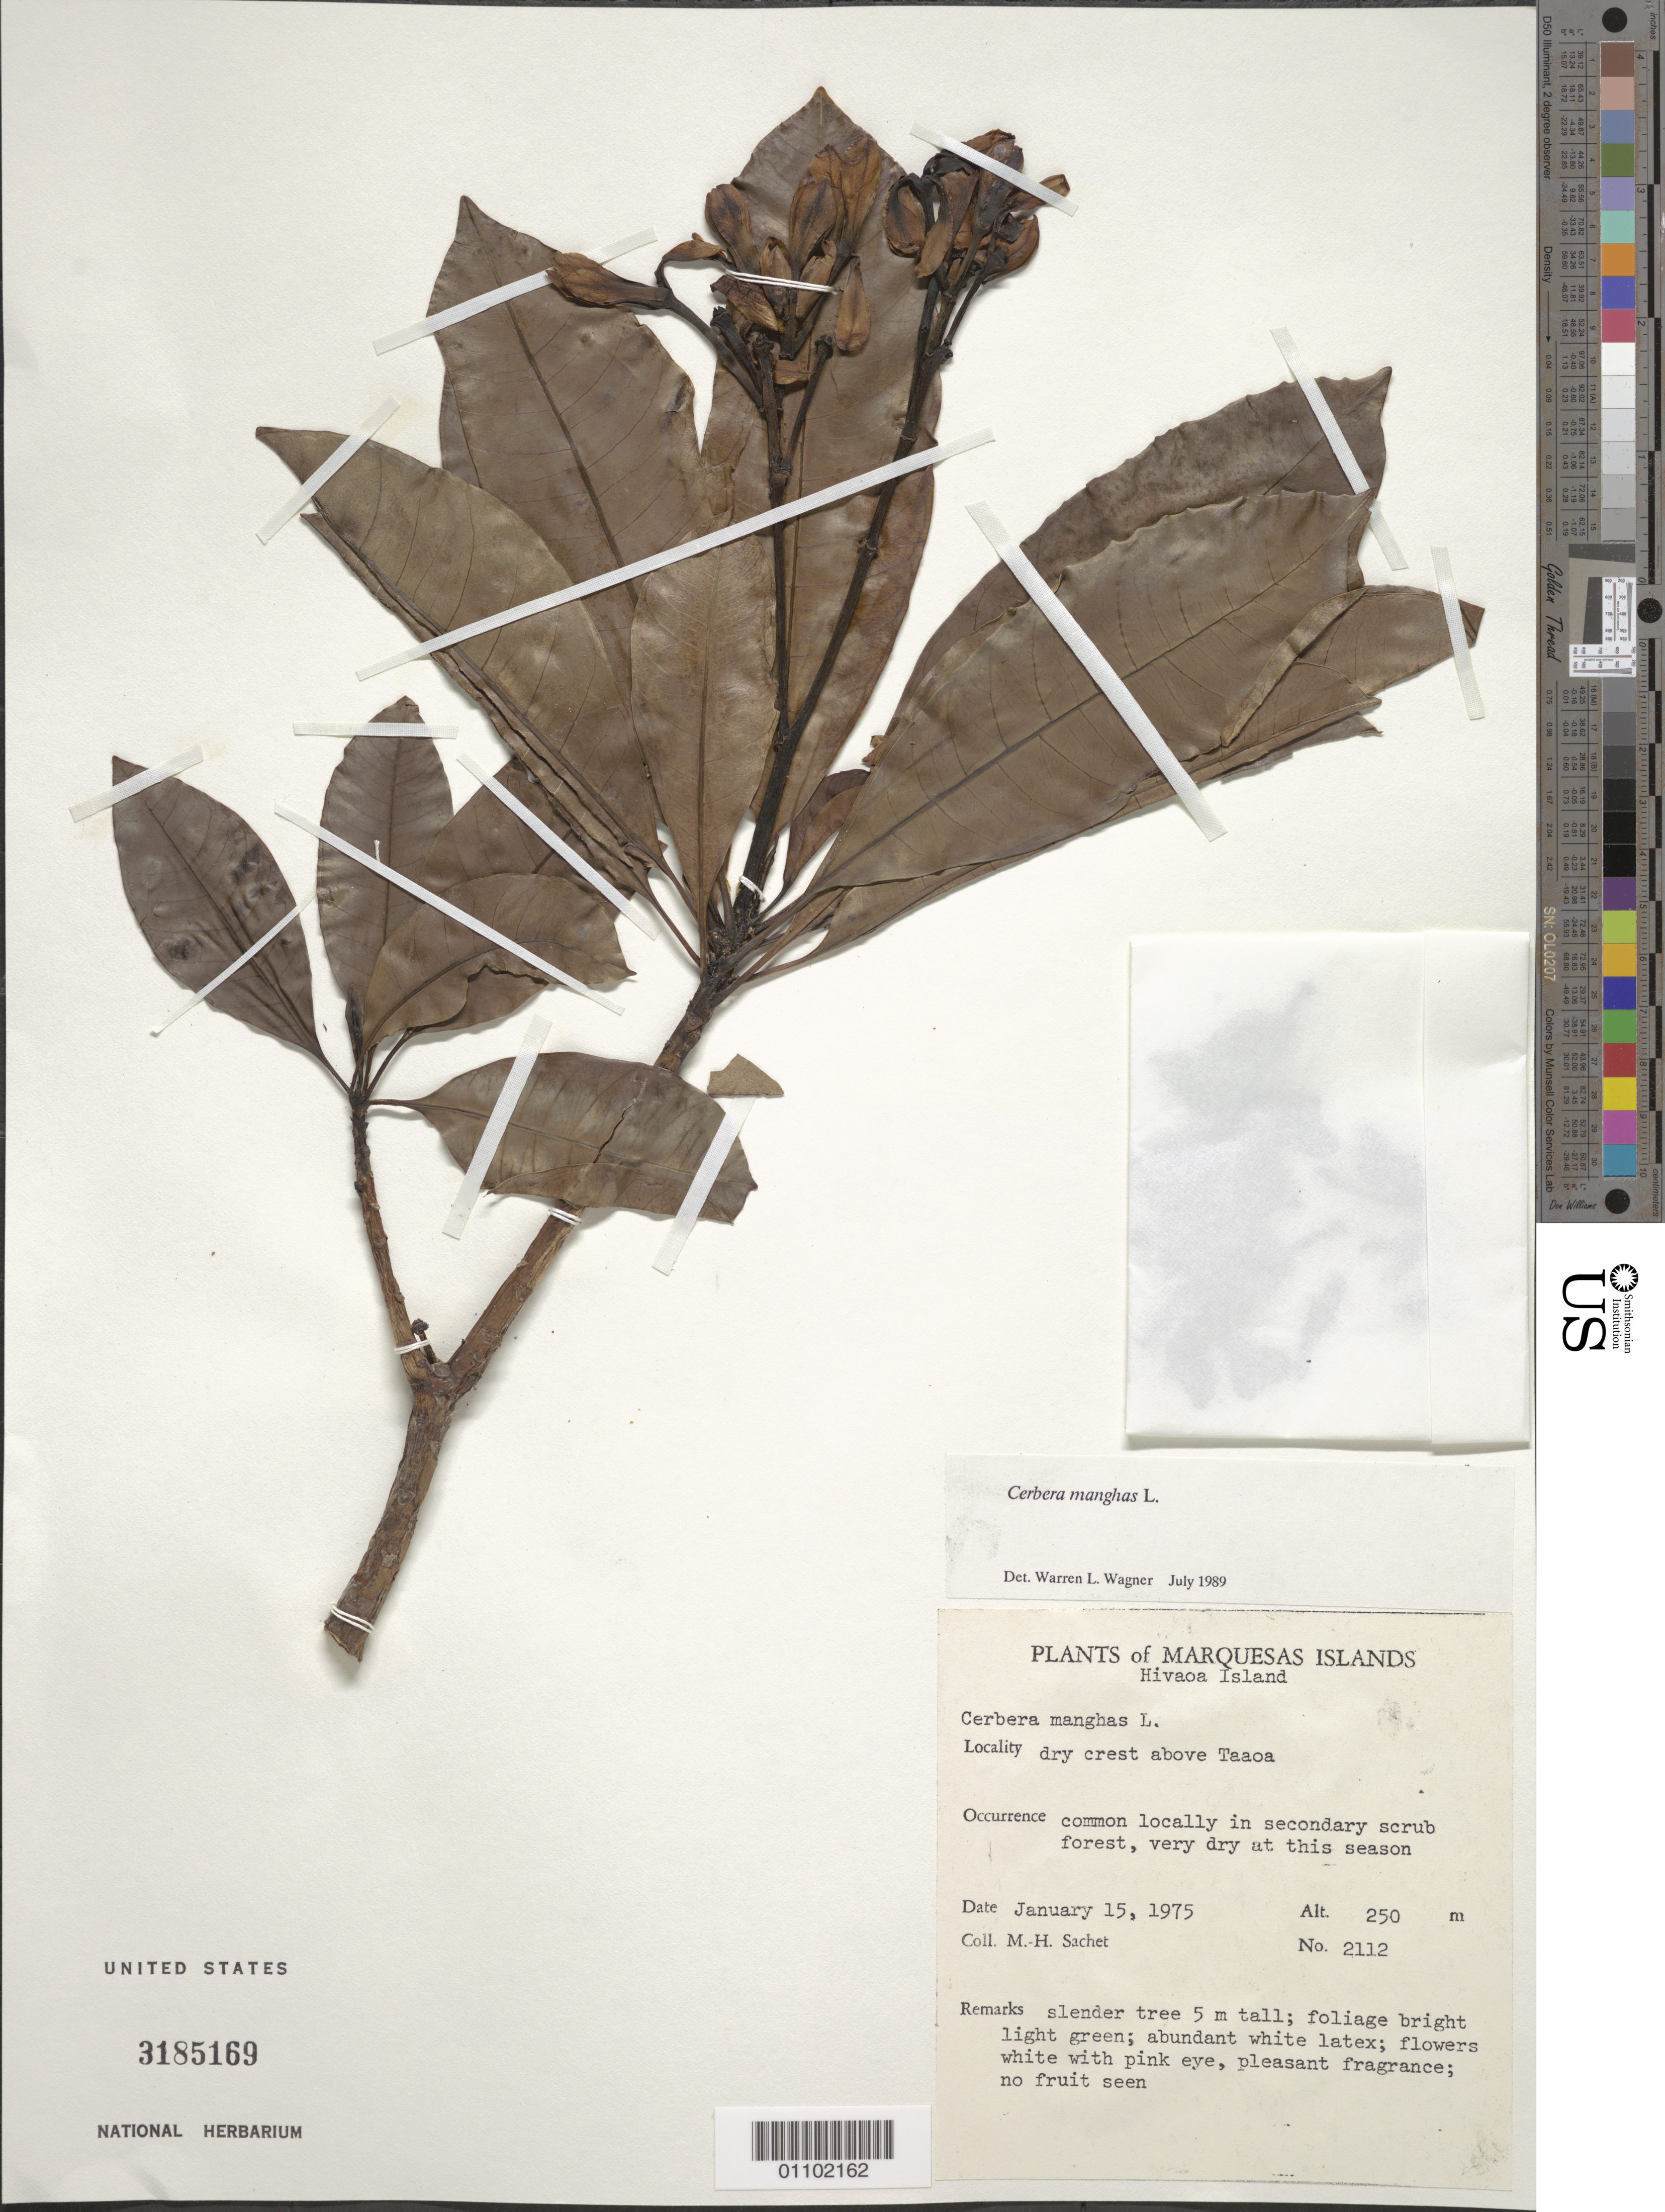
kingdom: Plantae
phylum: Tracheophyta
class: Magnoliopsida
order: Gentianales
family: Apocynaceae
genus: Cerbera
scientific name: Cerbera manghas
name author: L.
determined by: Wagner, W. L., (BOT), Smithsonian Institution - National Museum of Natural History (UNITED STATES)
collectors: M.-H. Sachet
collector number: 2112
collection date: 1975-01-15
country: French Polynesia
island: Hiva Oa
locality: dry crest above Taaoa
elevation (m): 250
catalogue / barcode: US 3185169